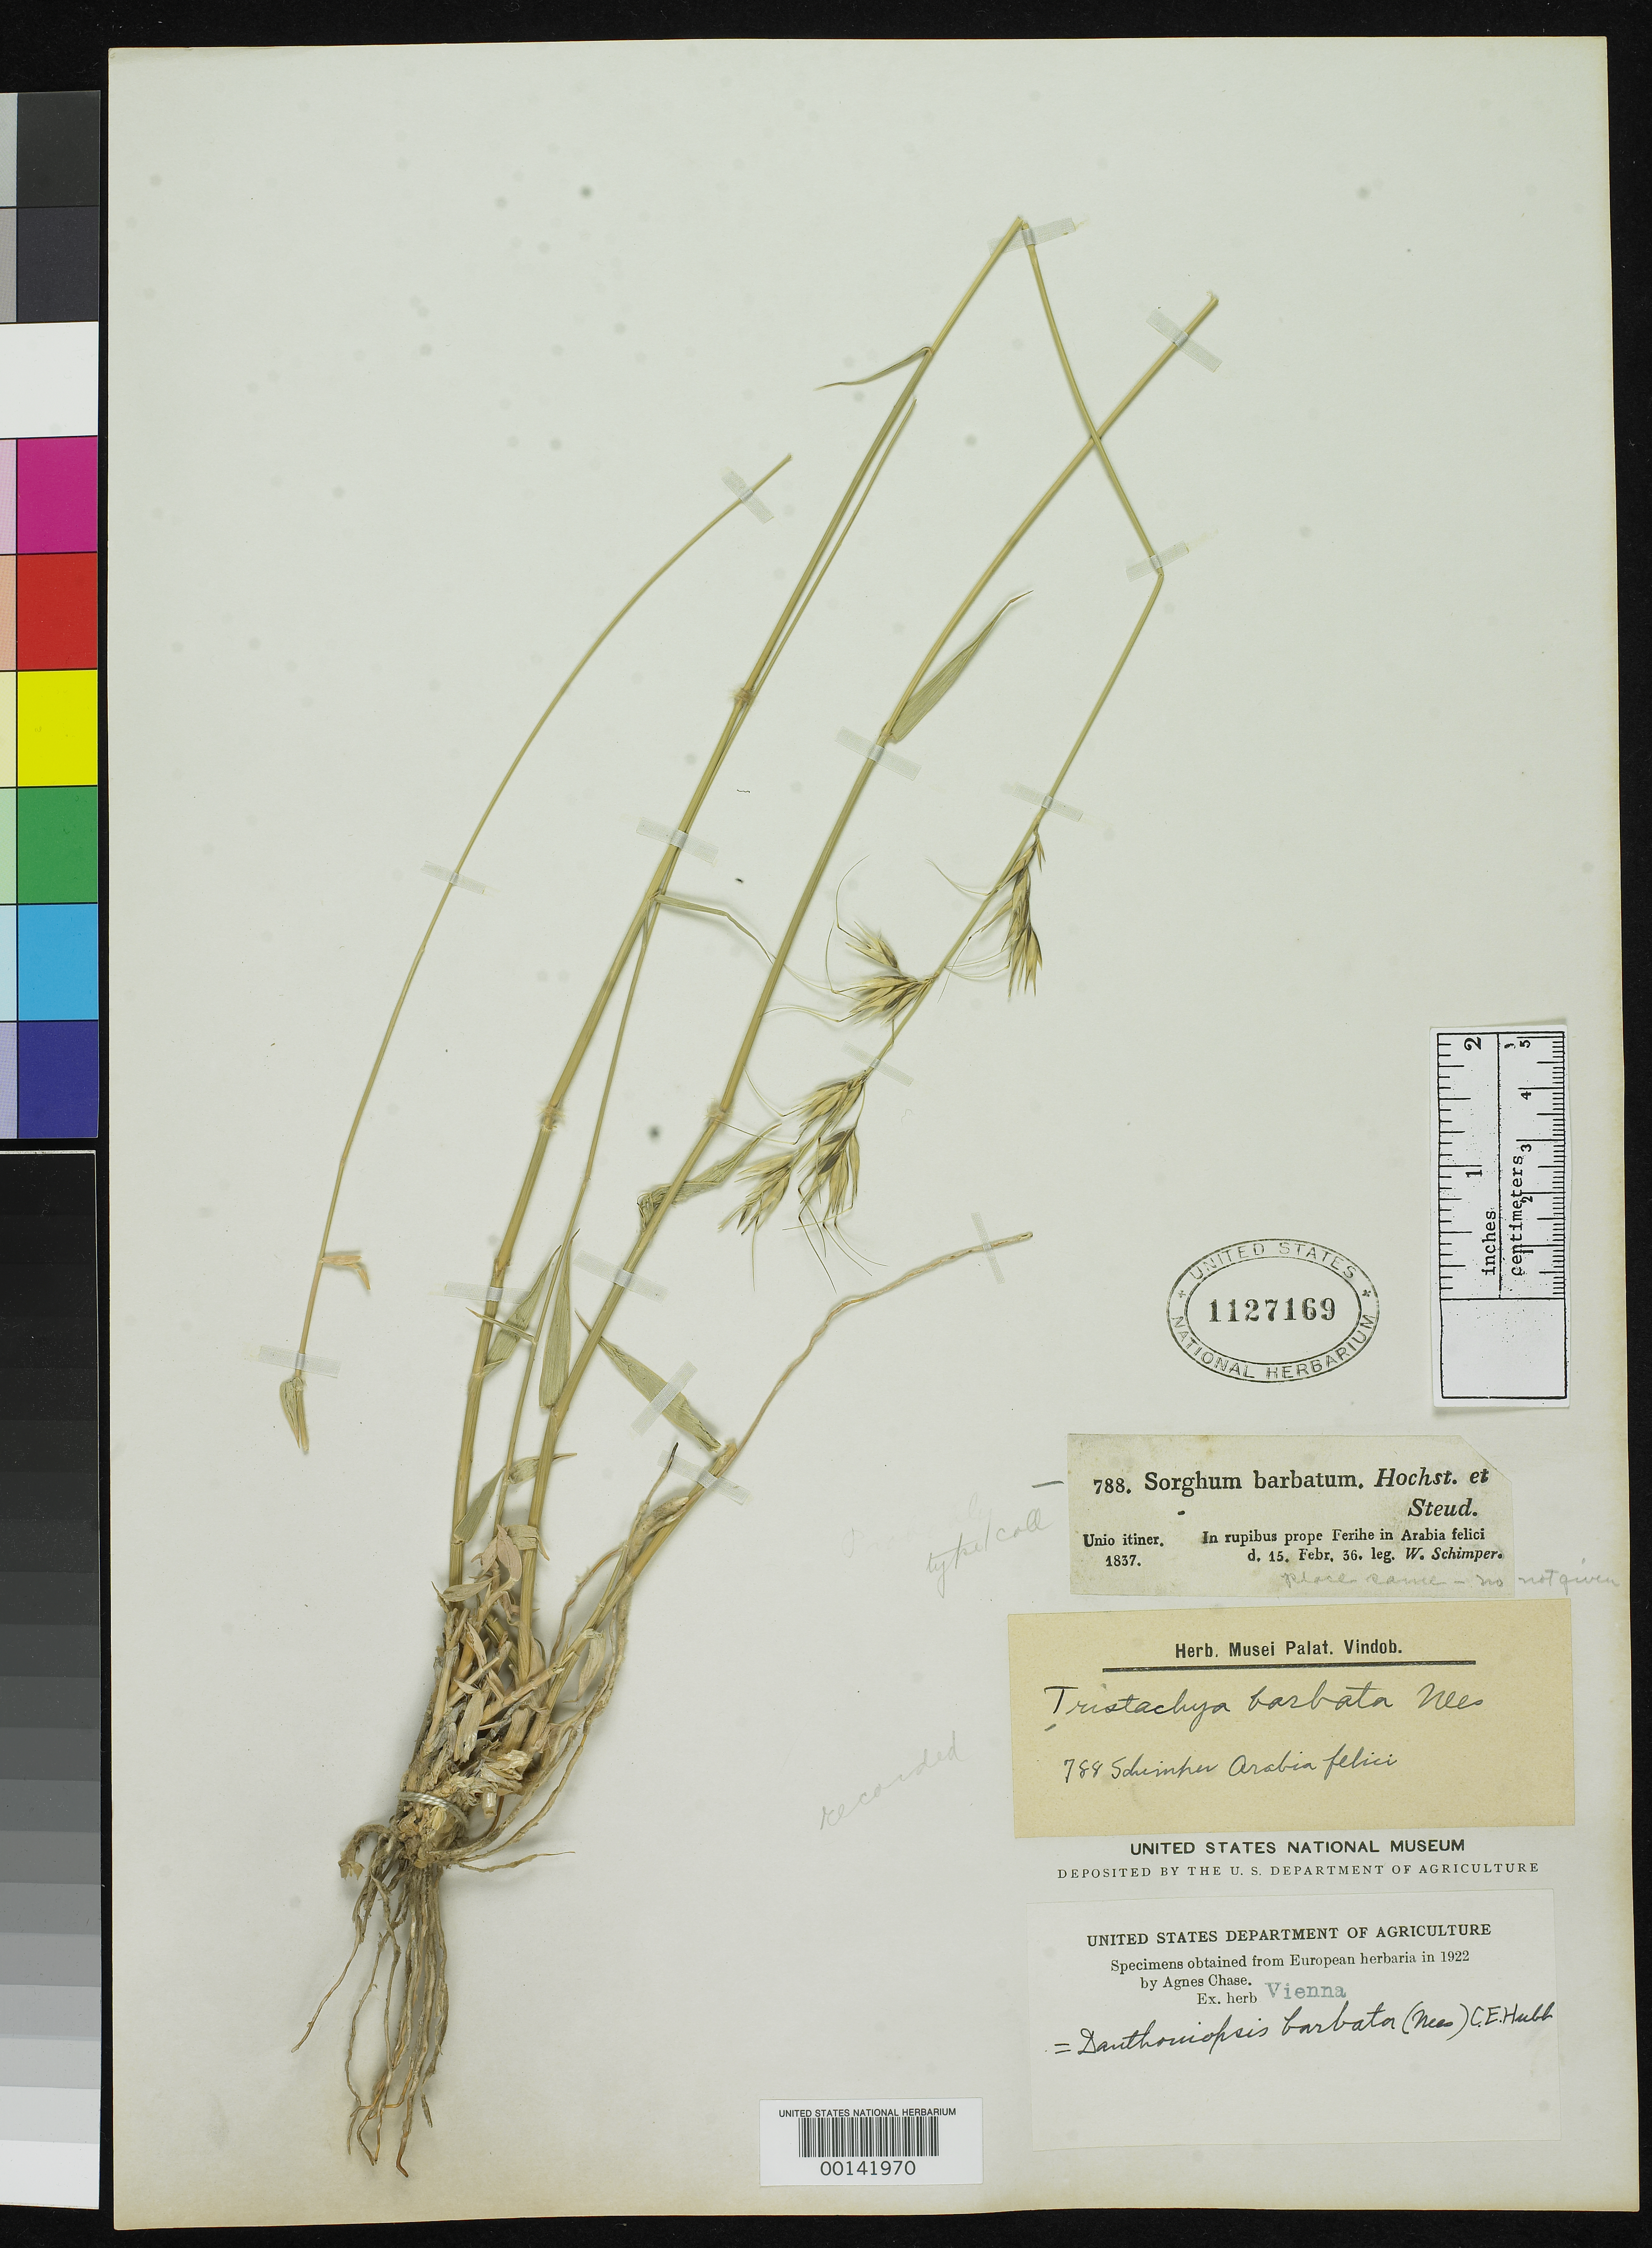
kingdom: Plantae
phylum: Tracheophyta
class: Liliopsida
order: Poales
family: Poaceae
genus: Tristachya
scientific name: Tristachya barbata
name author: Nees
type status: Isotype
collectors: G. W. Schimper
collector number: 788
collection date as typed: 15 Feb 1836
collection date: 1836-02-15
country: Saudi Arabia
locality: In rupibus prope Ferihe in Arabia Felica.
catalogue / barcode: US 1127169